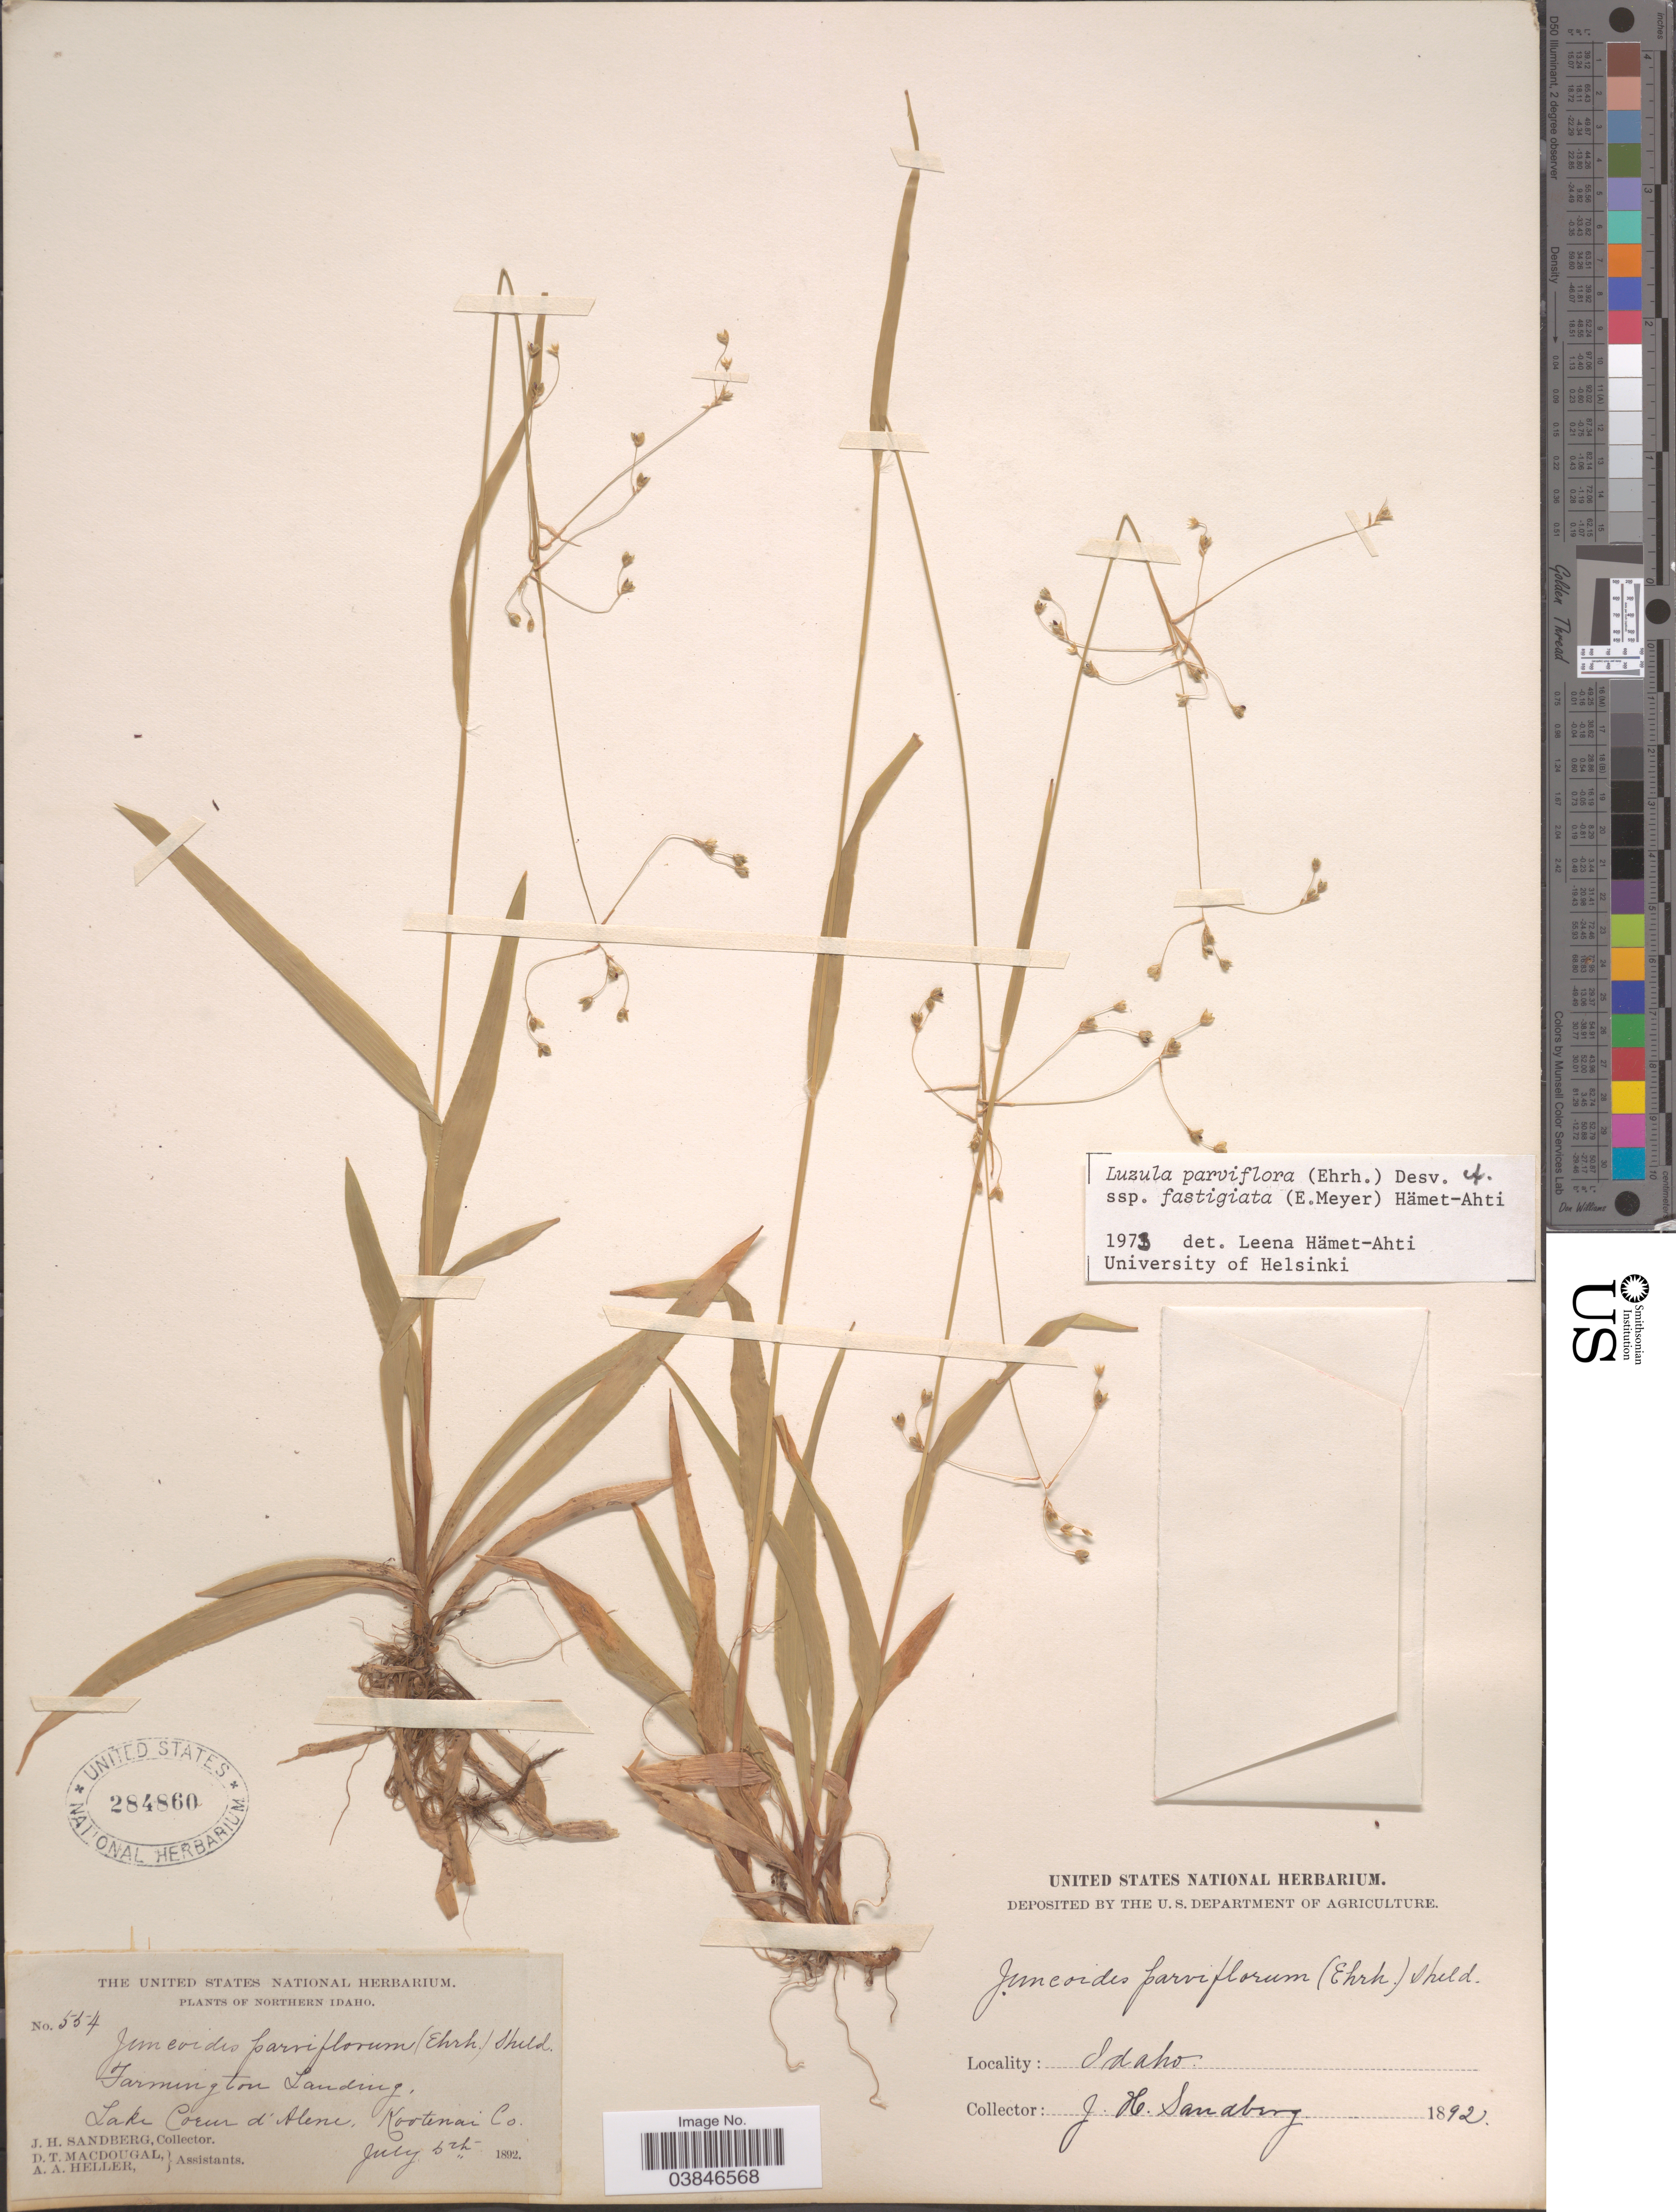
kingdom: Plantae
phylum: Tracheophyta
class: Liliopsida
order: Poales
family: Juncaceae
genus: Luzula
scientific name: Luzula parviflora subsp. fastigiata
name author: Buchenau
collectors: J. H. Sandberg, D. T. MacDougal & A. A. Heller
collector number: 554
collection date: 1892-07-05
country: United States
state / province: Idaho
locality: Northern Idaho. Farmington Landing, Lake Coeur d' Alene, Kootenai Co.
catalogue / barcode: US 284860